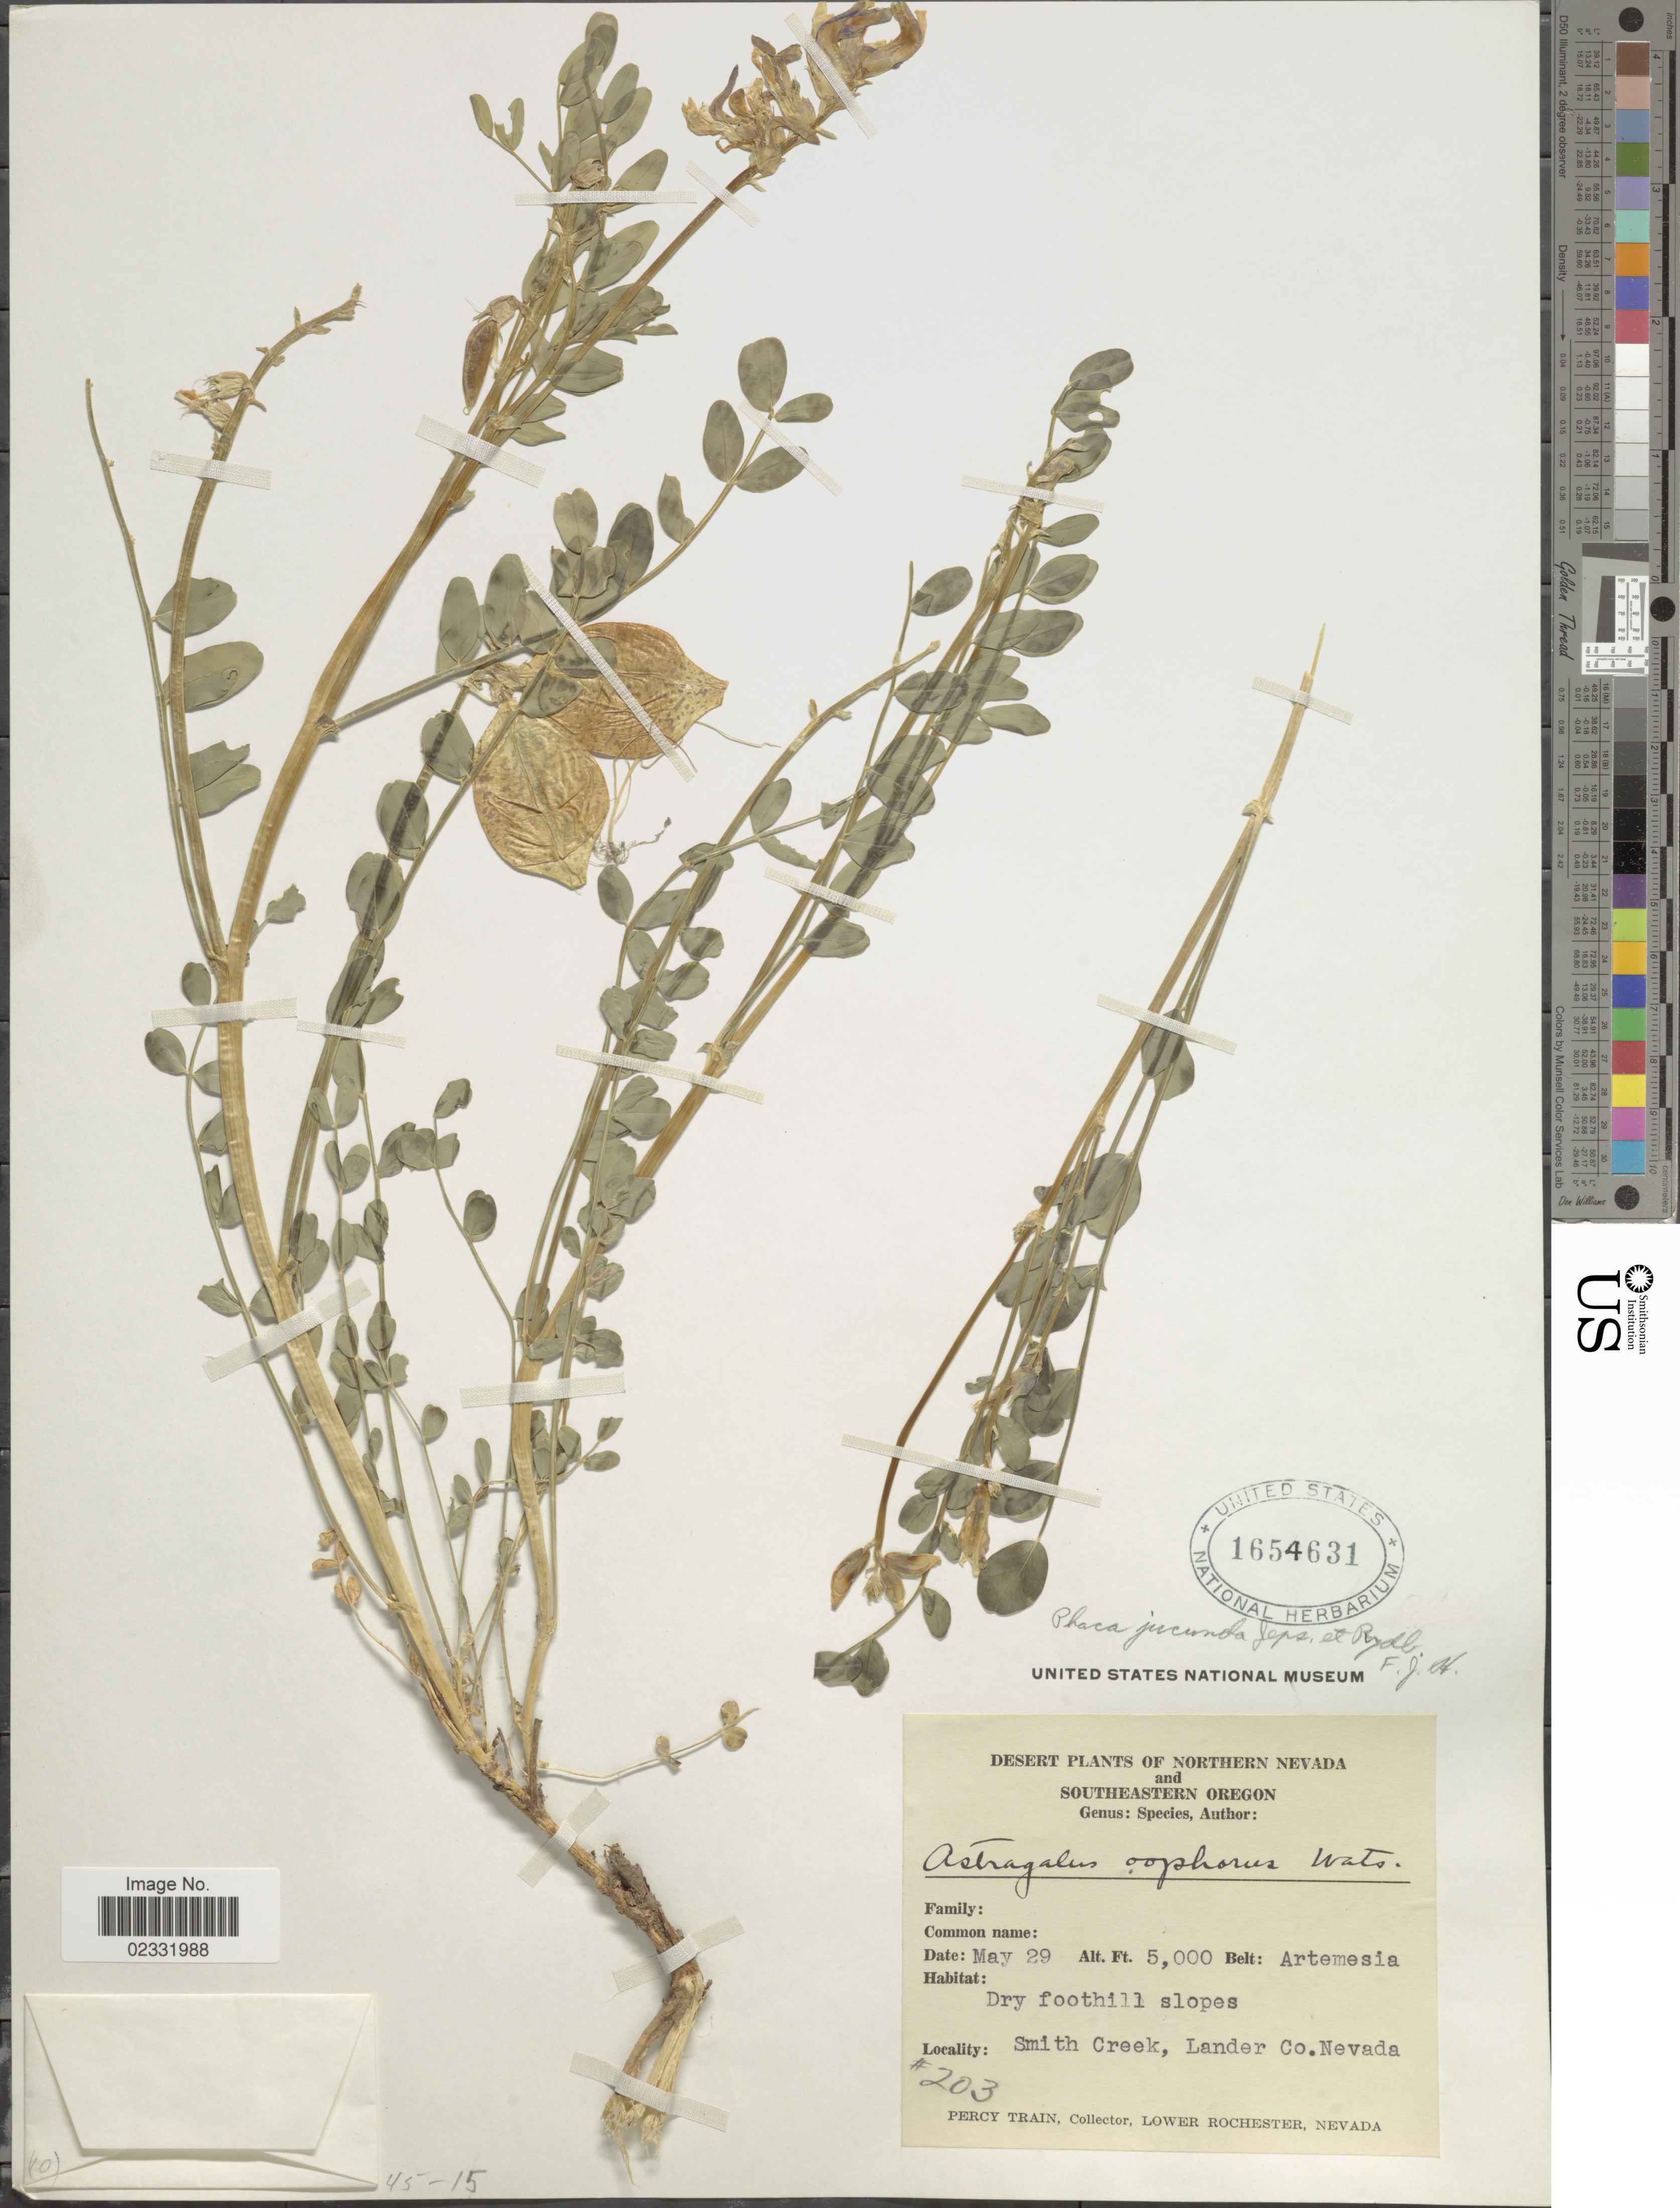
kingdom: Plantae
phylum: Tracheophyta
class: Magnoliopsida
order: Fabales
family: Fabaceae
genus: Astragalus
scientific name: Astragalus jucundus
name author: Fed. et al.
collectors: P. Train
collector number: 203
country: United States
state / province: Nevada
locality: Northern Nevada and Southeastern Oregon. Smith Creek, Lander Co. Nevada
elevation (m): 1524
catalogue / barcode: US 1654631